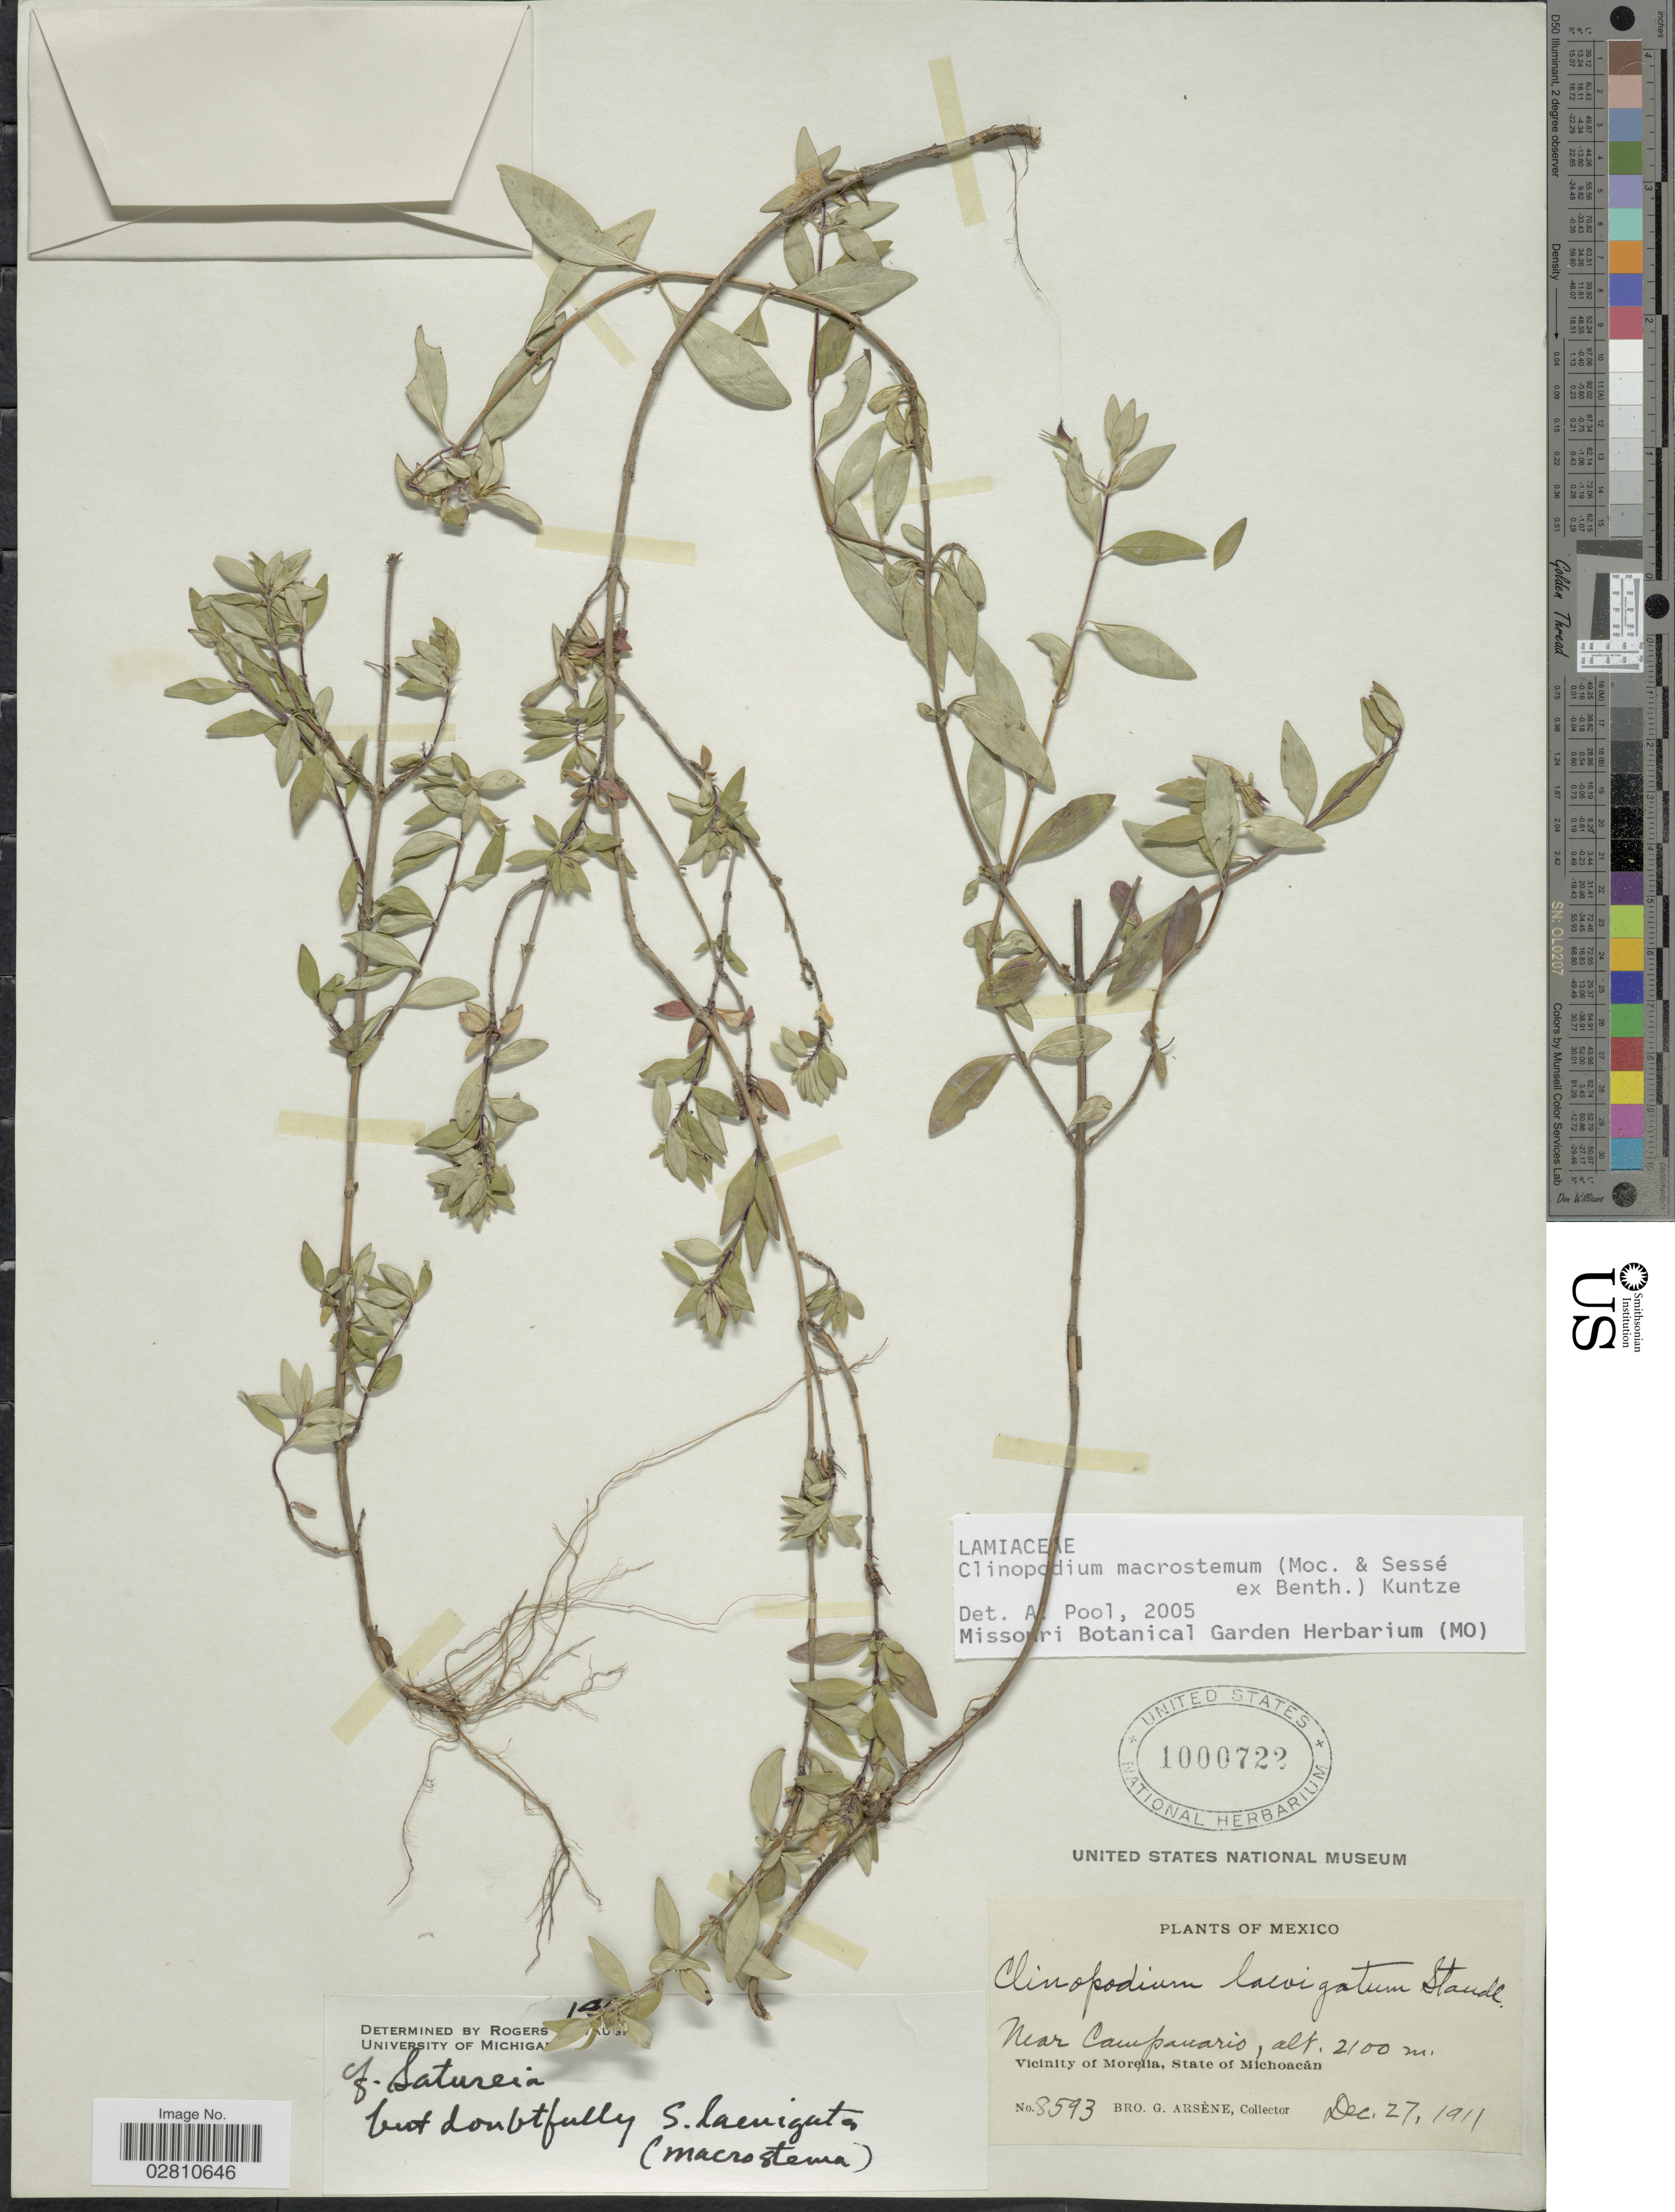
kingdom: Plantae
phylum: Tracheophyta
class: Magnoliopsida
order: Lamiales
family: Lamiaceae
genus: Clinopodium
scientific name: Clinopodium macrostemum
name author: (Moc. & Sessé ex Benth.) Kuntze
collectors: Bro. G. Arsène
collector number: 8593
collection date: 1911-12-27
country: Mexico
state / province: Michoacán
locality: Near Campanario, Vicinity of Morelia, State of Michoacán.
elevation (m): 2100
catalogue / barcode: US 1000722